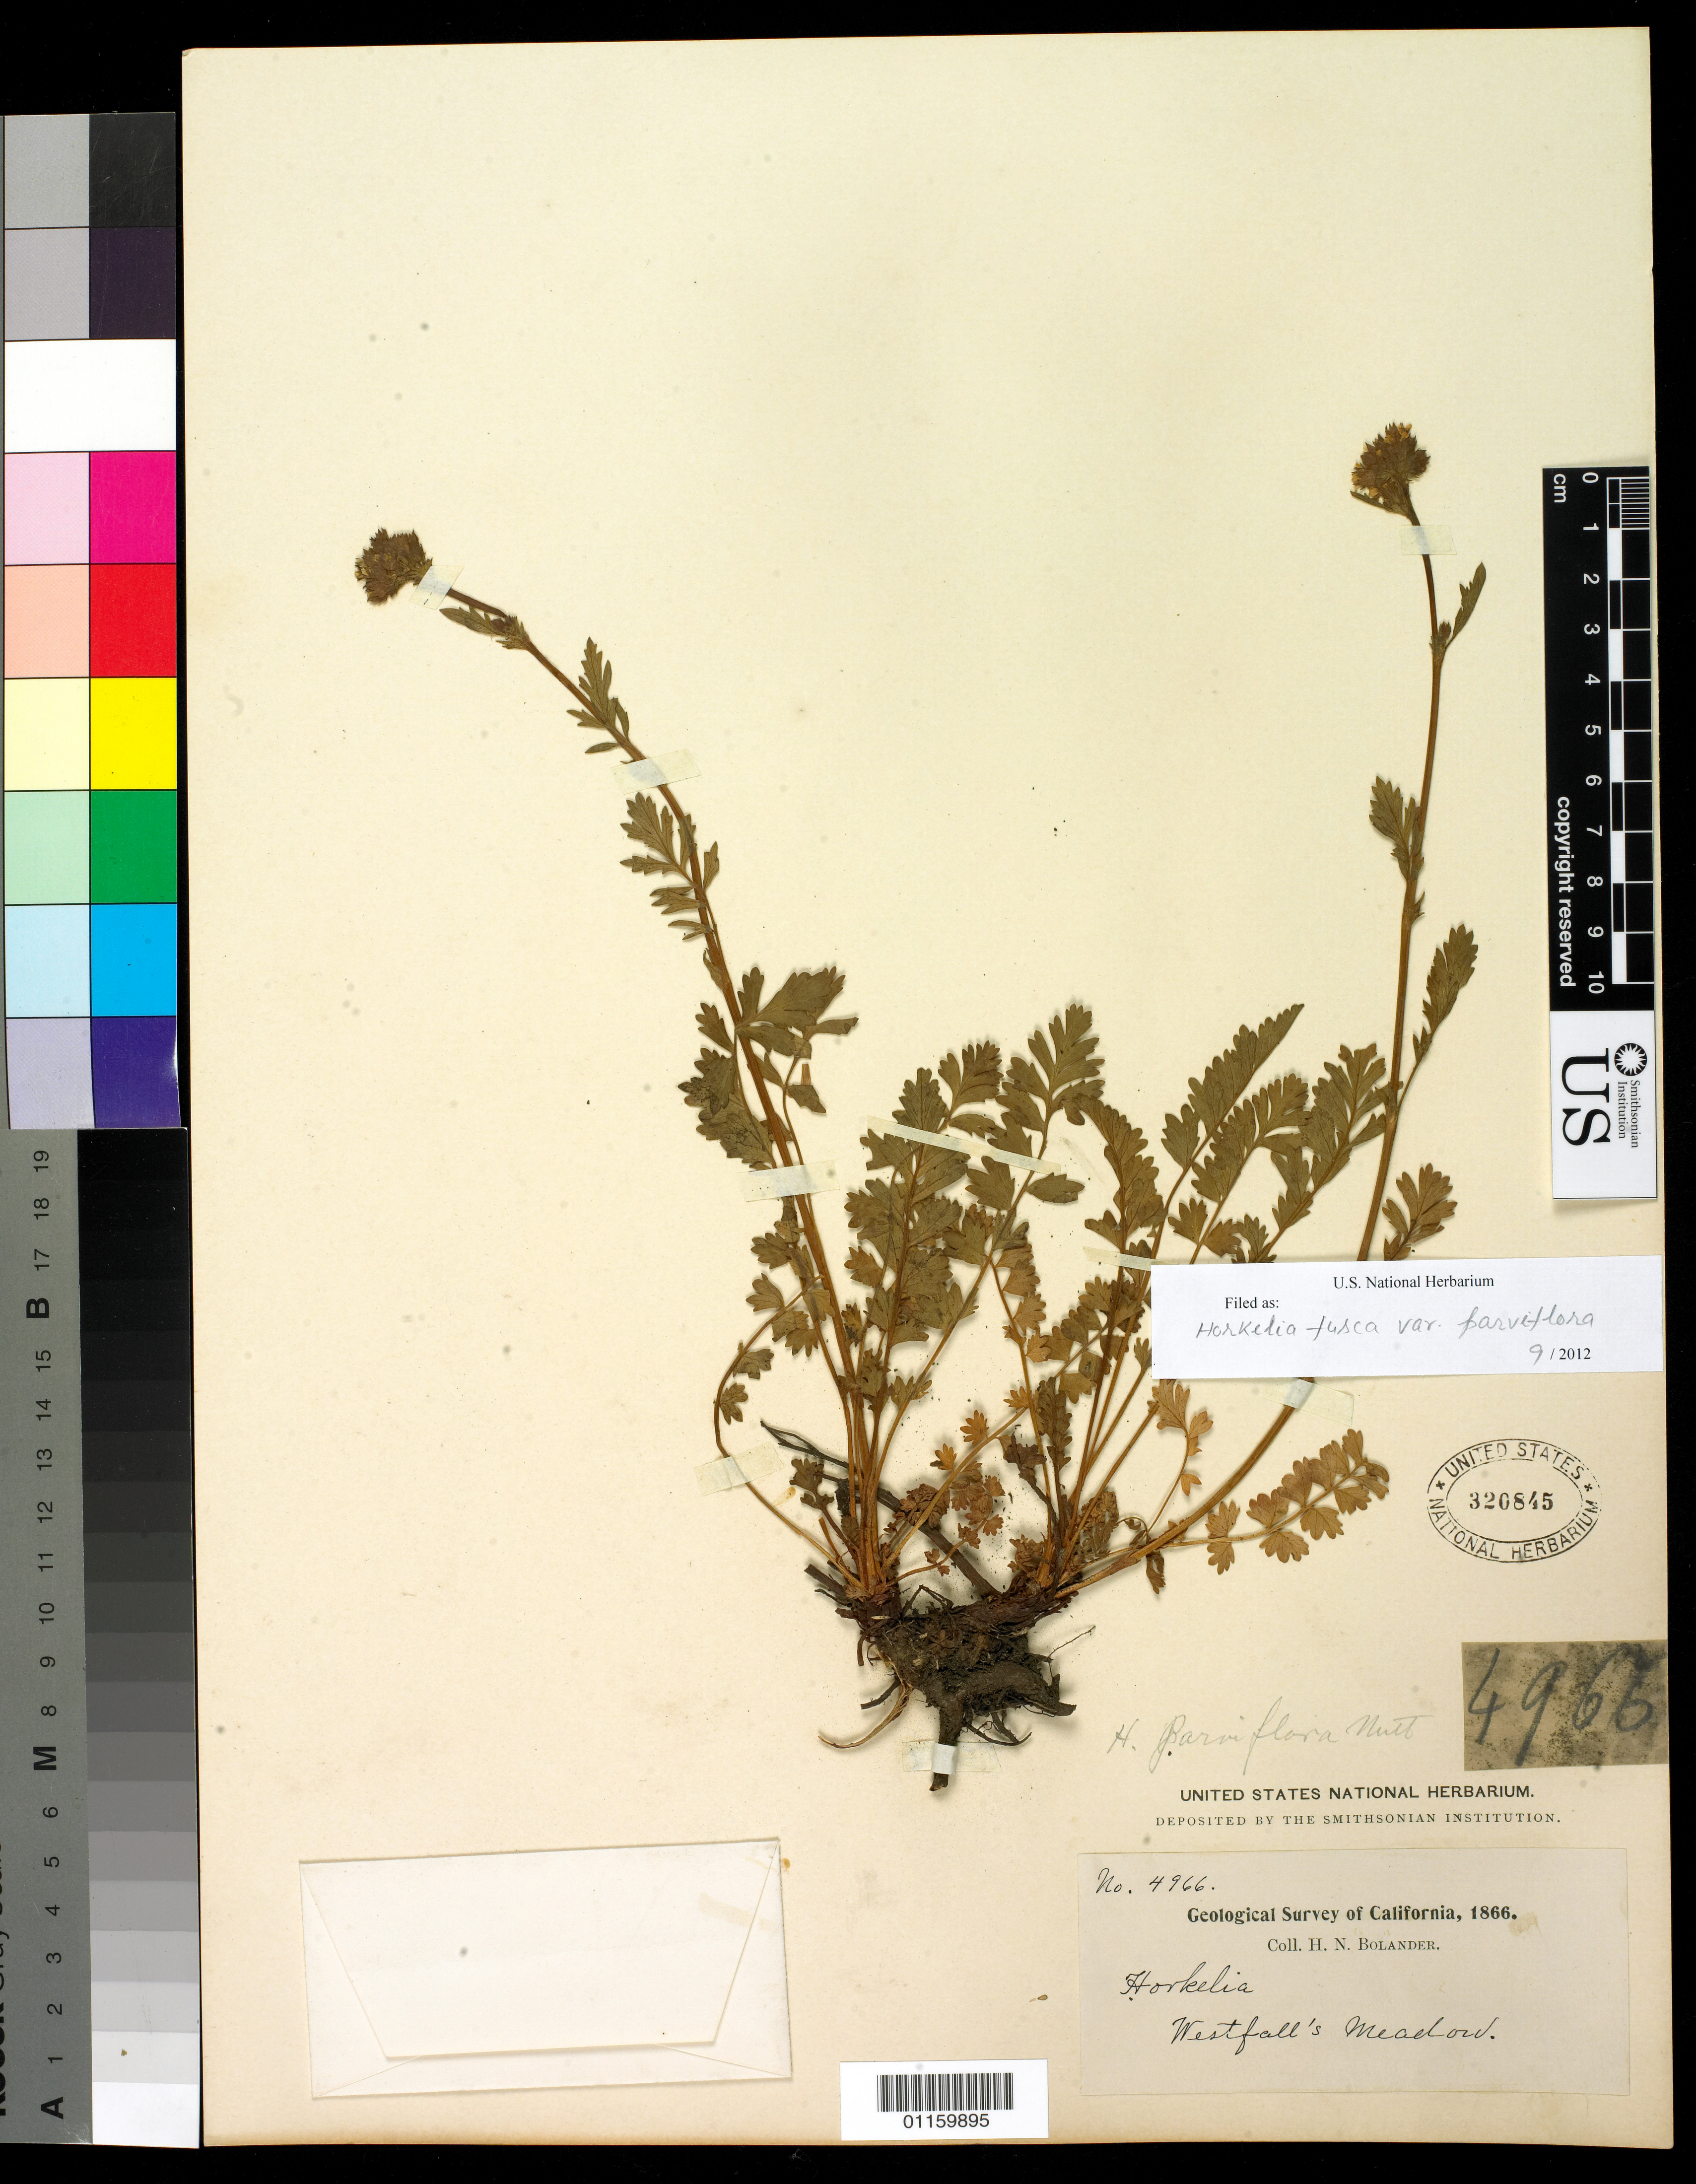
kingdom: Plantae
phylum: Tracheophyta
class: Magnoliopsida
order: Rosales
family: Rosaceae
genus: Potentilla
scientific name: Potentilla douglasii var. parviflora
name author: (Nutt. ex Hook. & Arn.) J.T. Howell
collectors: H. Bolander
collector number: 4966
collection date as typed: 1866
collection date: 1866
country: United States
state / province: California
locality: Westfall's Meadow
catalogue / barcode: US 320845